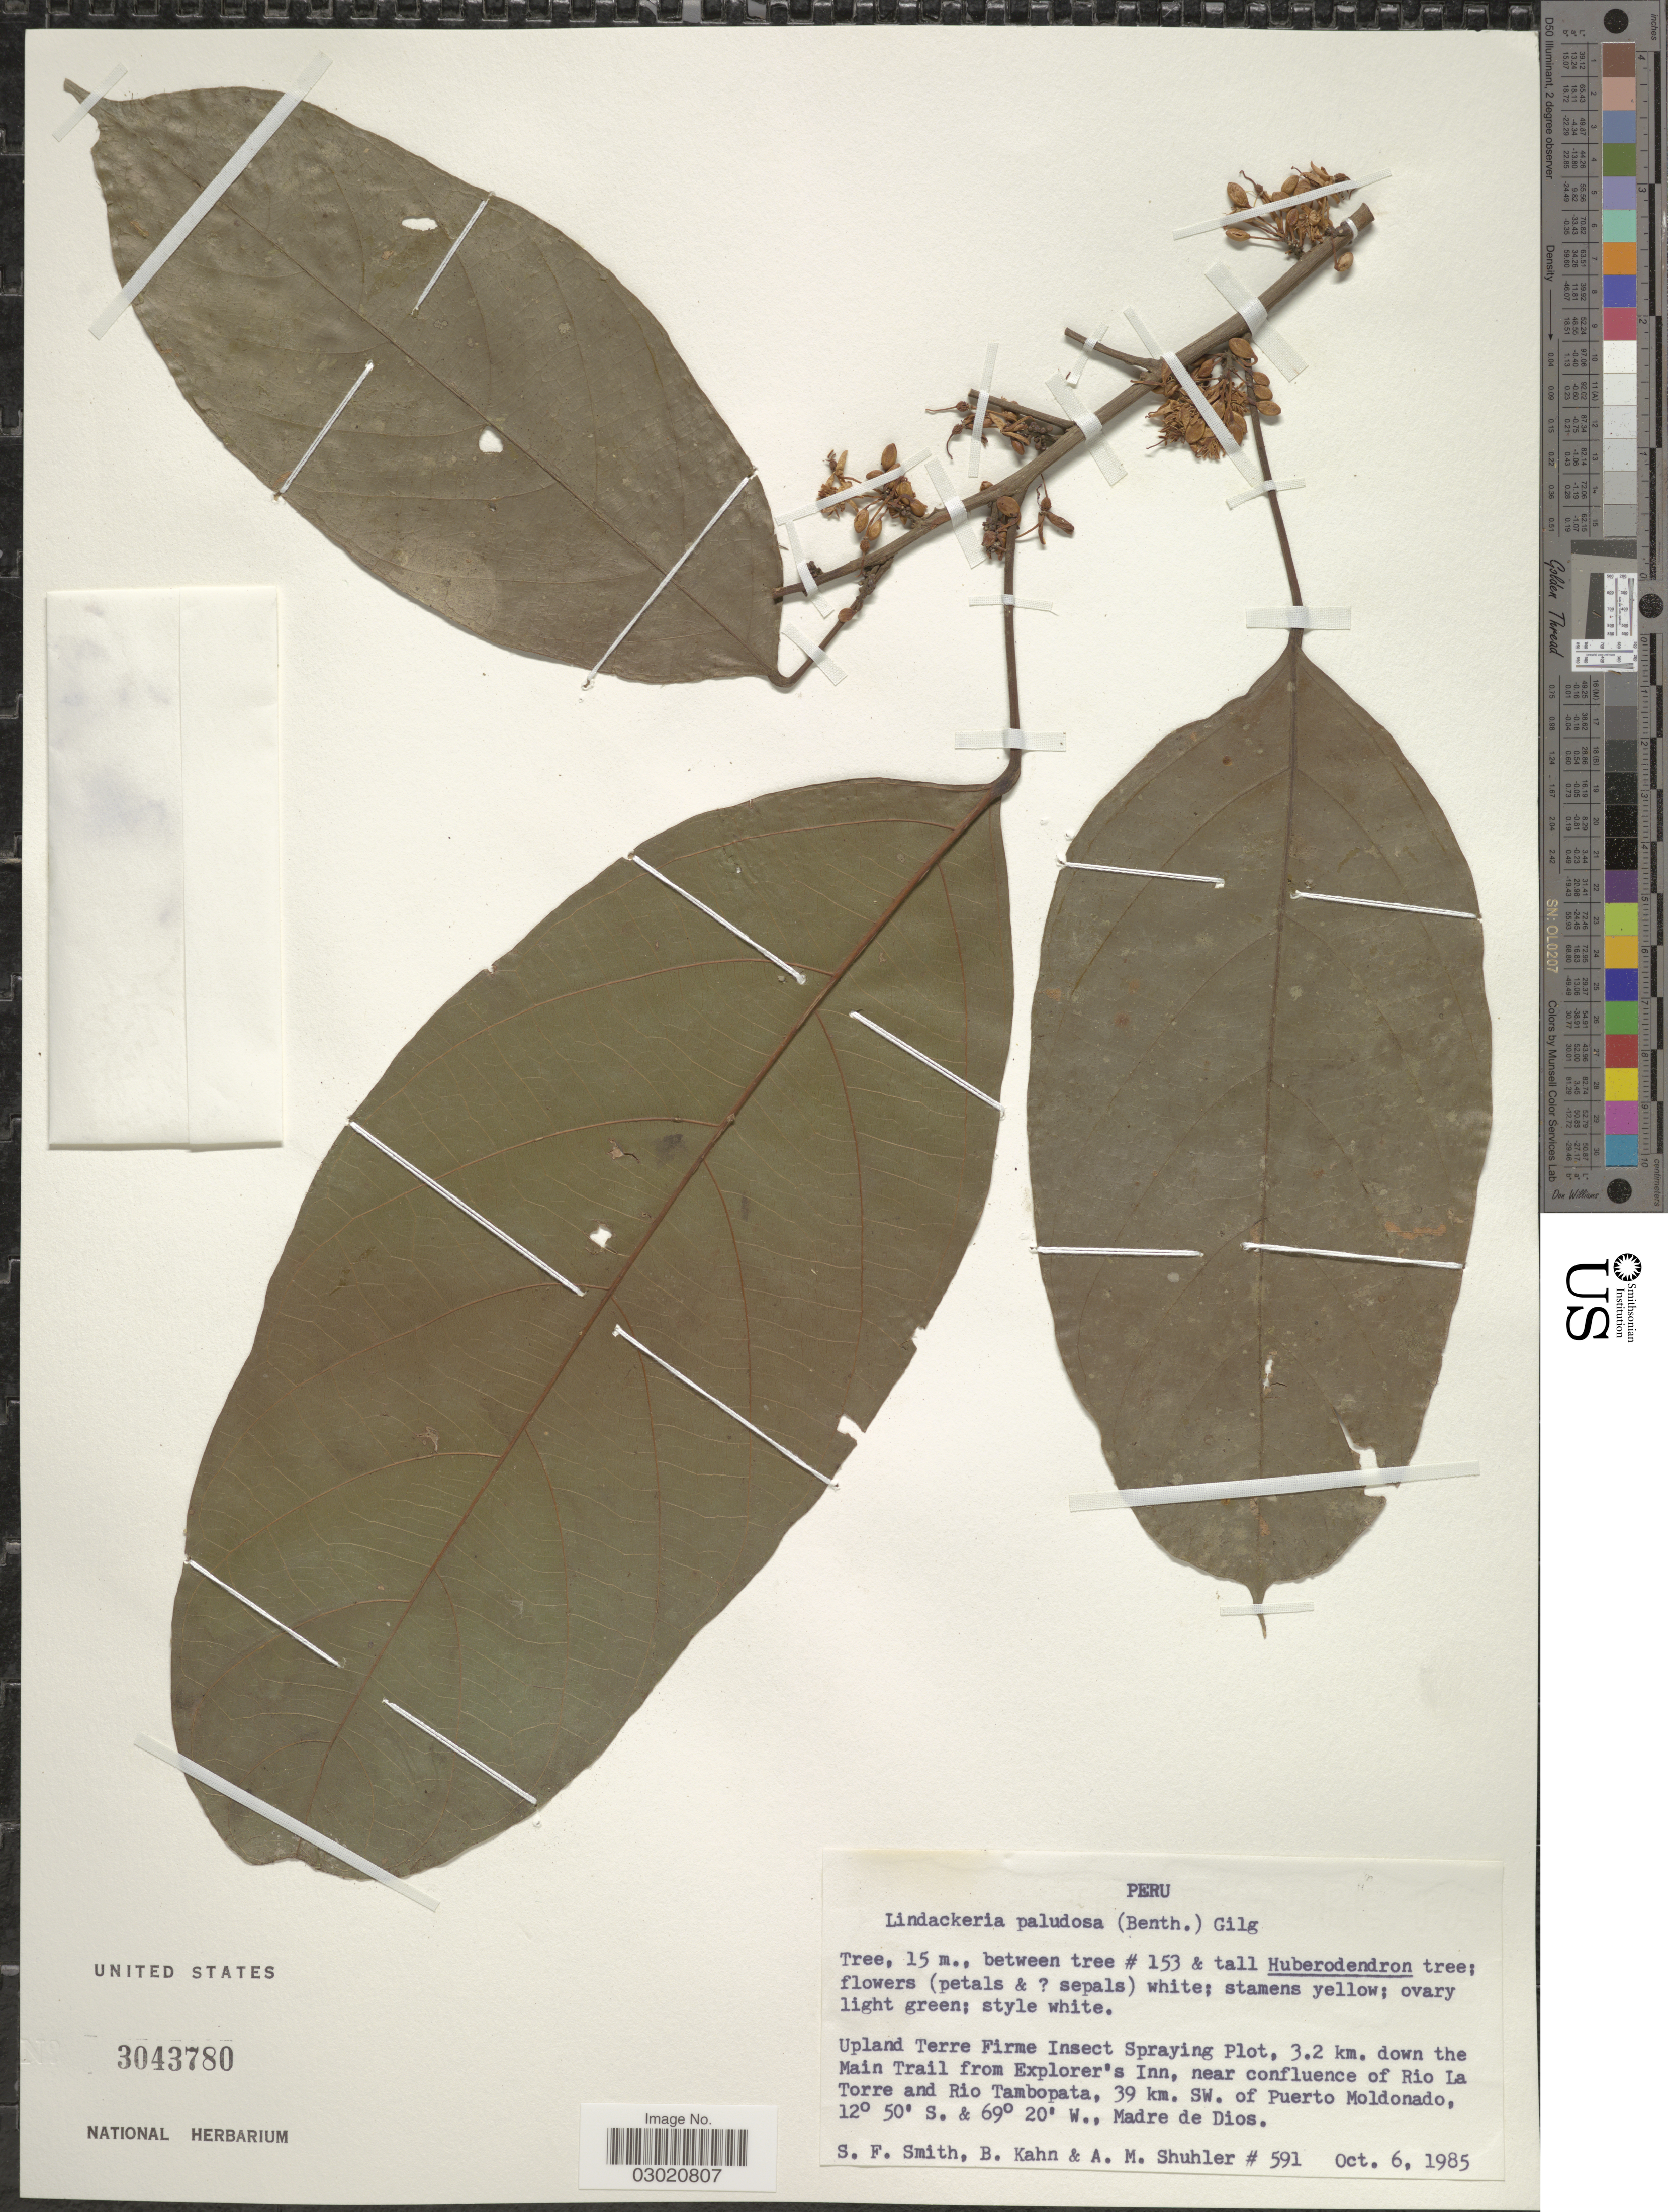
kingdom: Plantae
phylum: Tracheophyta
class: Magnoliopsida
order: Malpighiales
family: Achariaceae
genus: Lindackeria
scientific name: Lindackeria paludosa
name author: (Benth.) Gilg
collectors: S.F. Smith, B. Kahn & A. Shuhler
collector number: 591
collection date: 1985-10-06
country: Peru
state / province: Madre de Dios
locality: Upland Terre Firme Insect Spraying Plot, 3.2 km. down the Main Trail from Explorer's Inn, near confluence of Rio La Torre and Rio Tambopata, 39 km. SW. of Puerto Moldonado.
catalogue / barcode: US 3043780